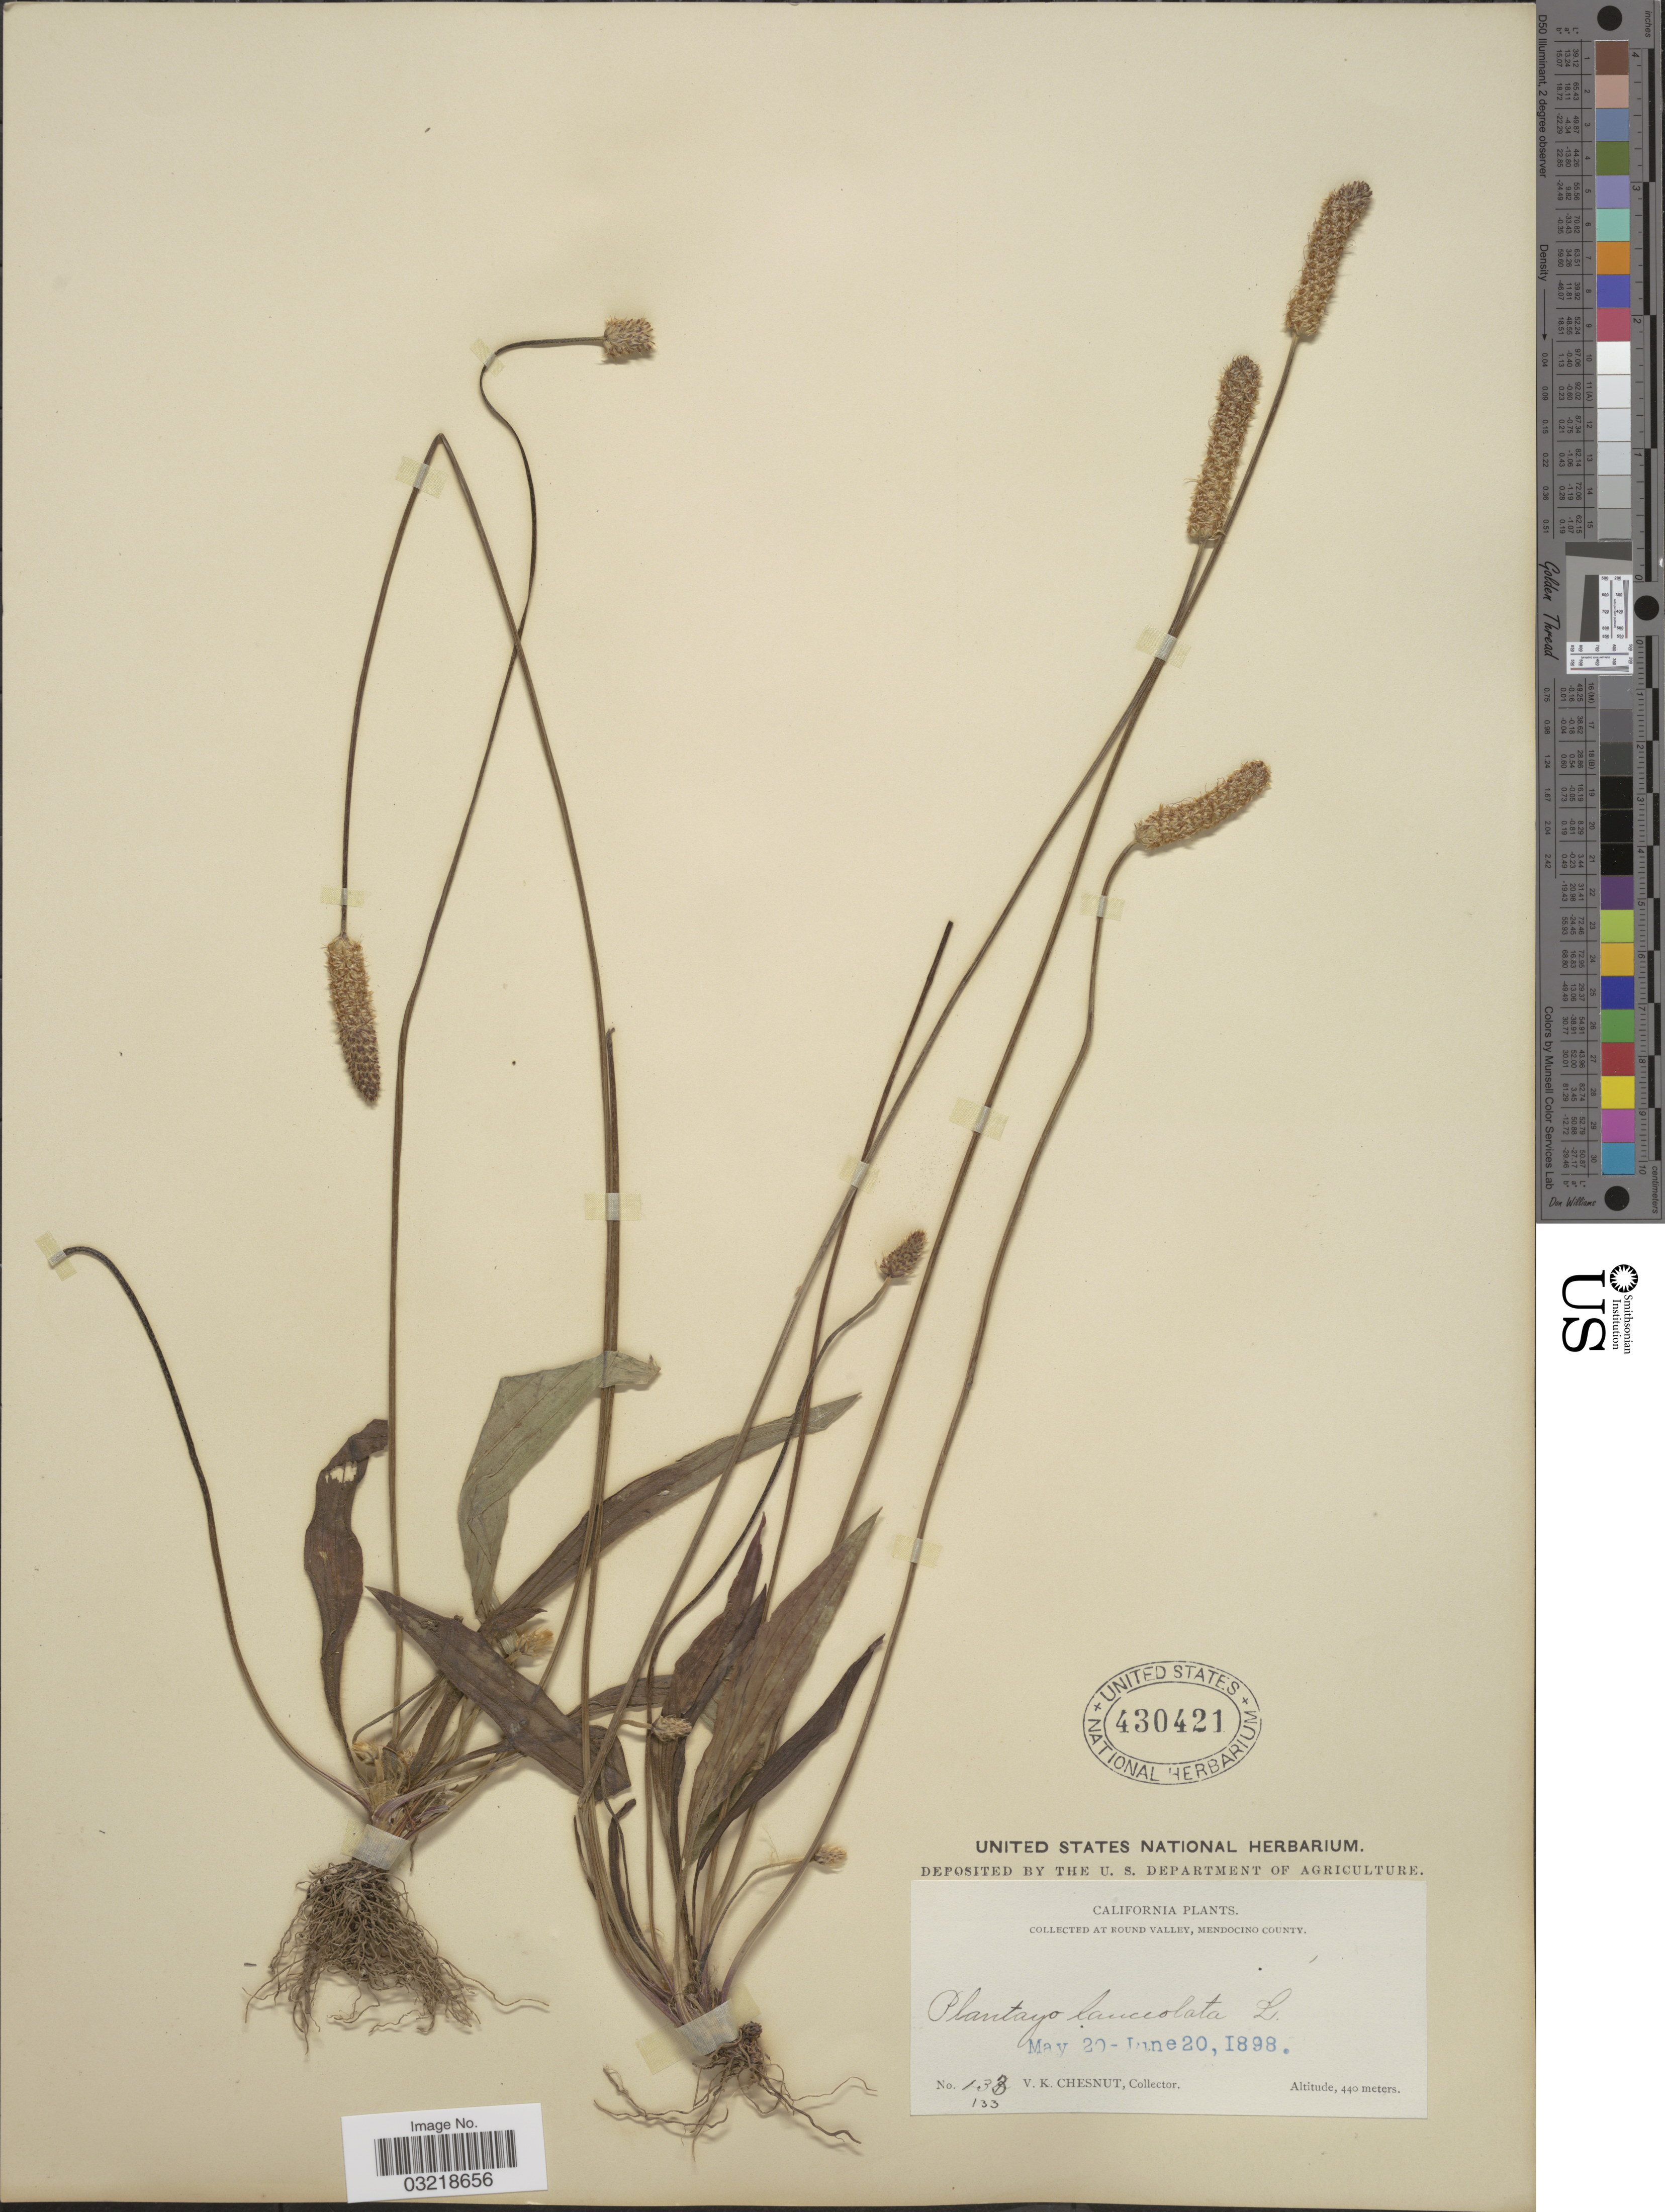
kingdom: Plantae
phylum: Tracheophyta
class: Magnoliopsida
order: Lamiales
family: Plantaginaceae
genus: Plantago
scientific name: Plantago lanceolata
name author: L.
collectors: V. Chesnut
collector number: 133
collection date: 1898-05-20/1898-06-20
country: United States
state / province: California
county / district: Mendocino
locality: Collected at Round Valley, Mendocino County.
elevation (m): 440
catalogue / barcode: US 430421